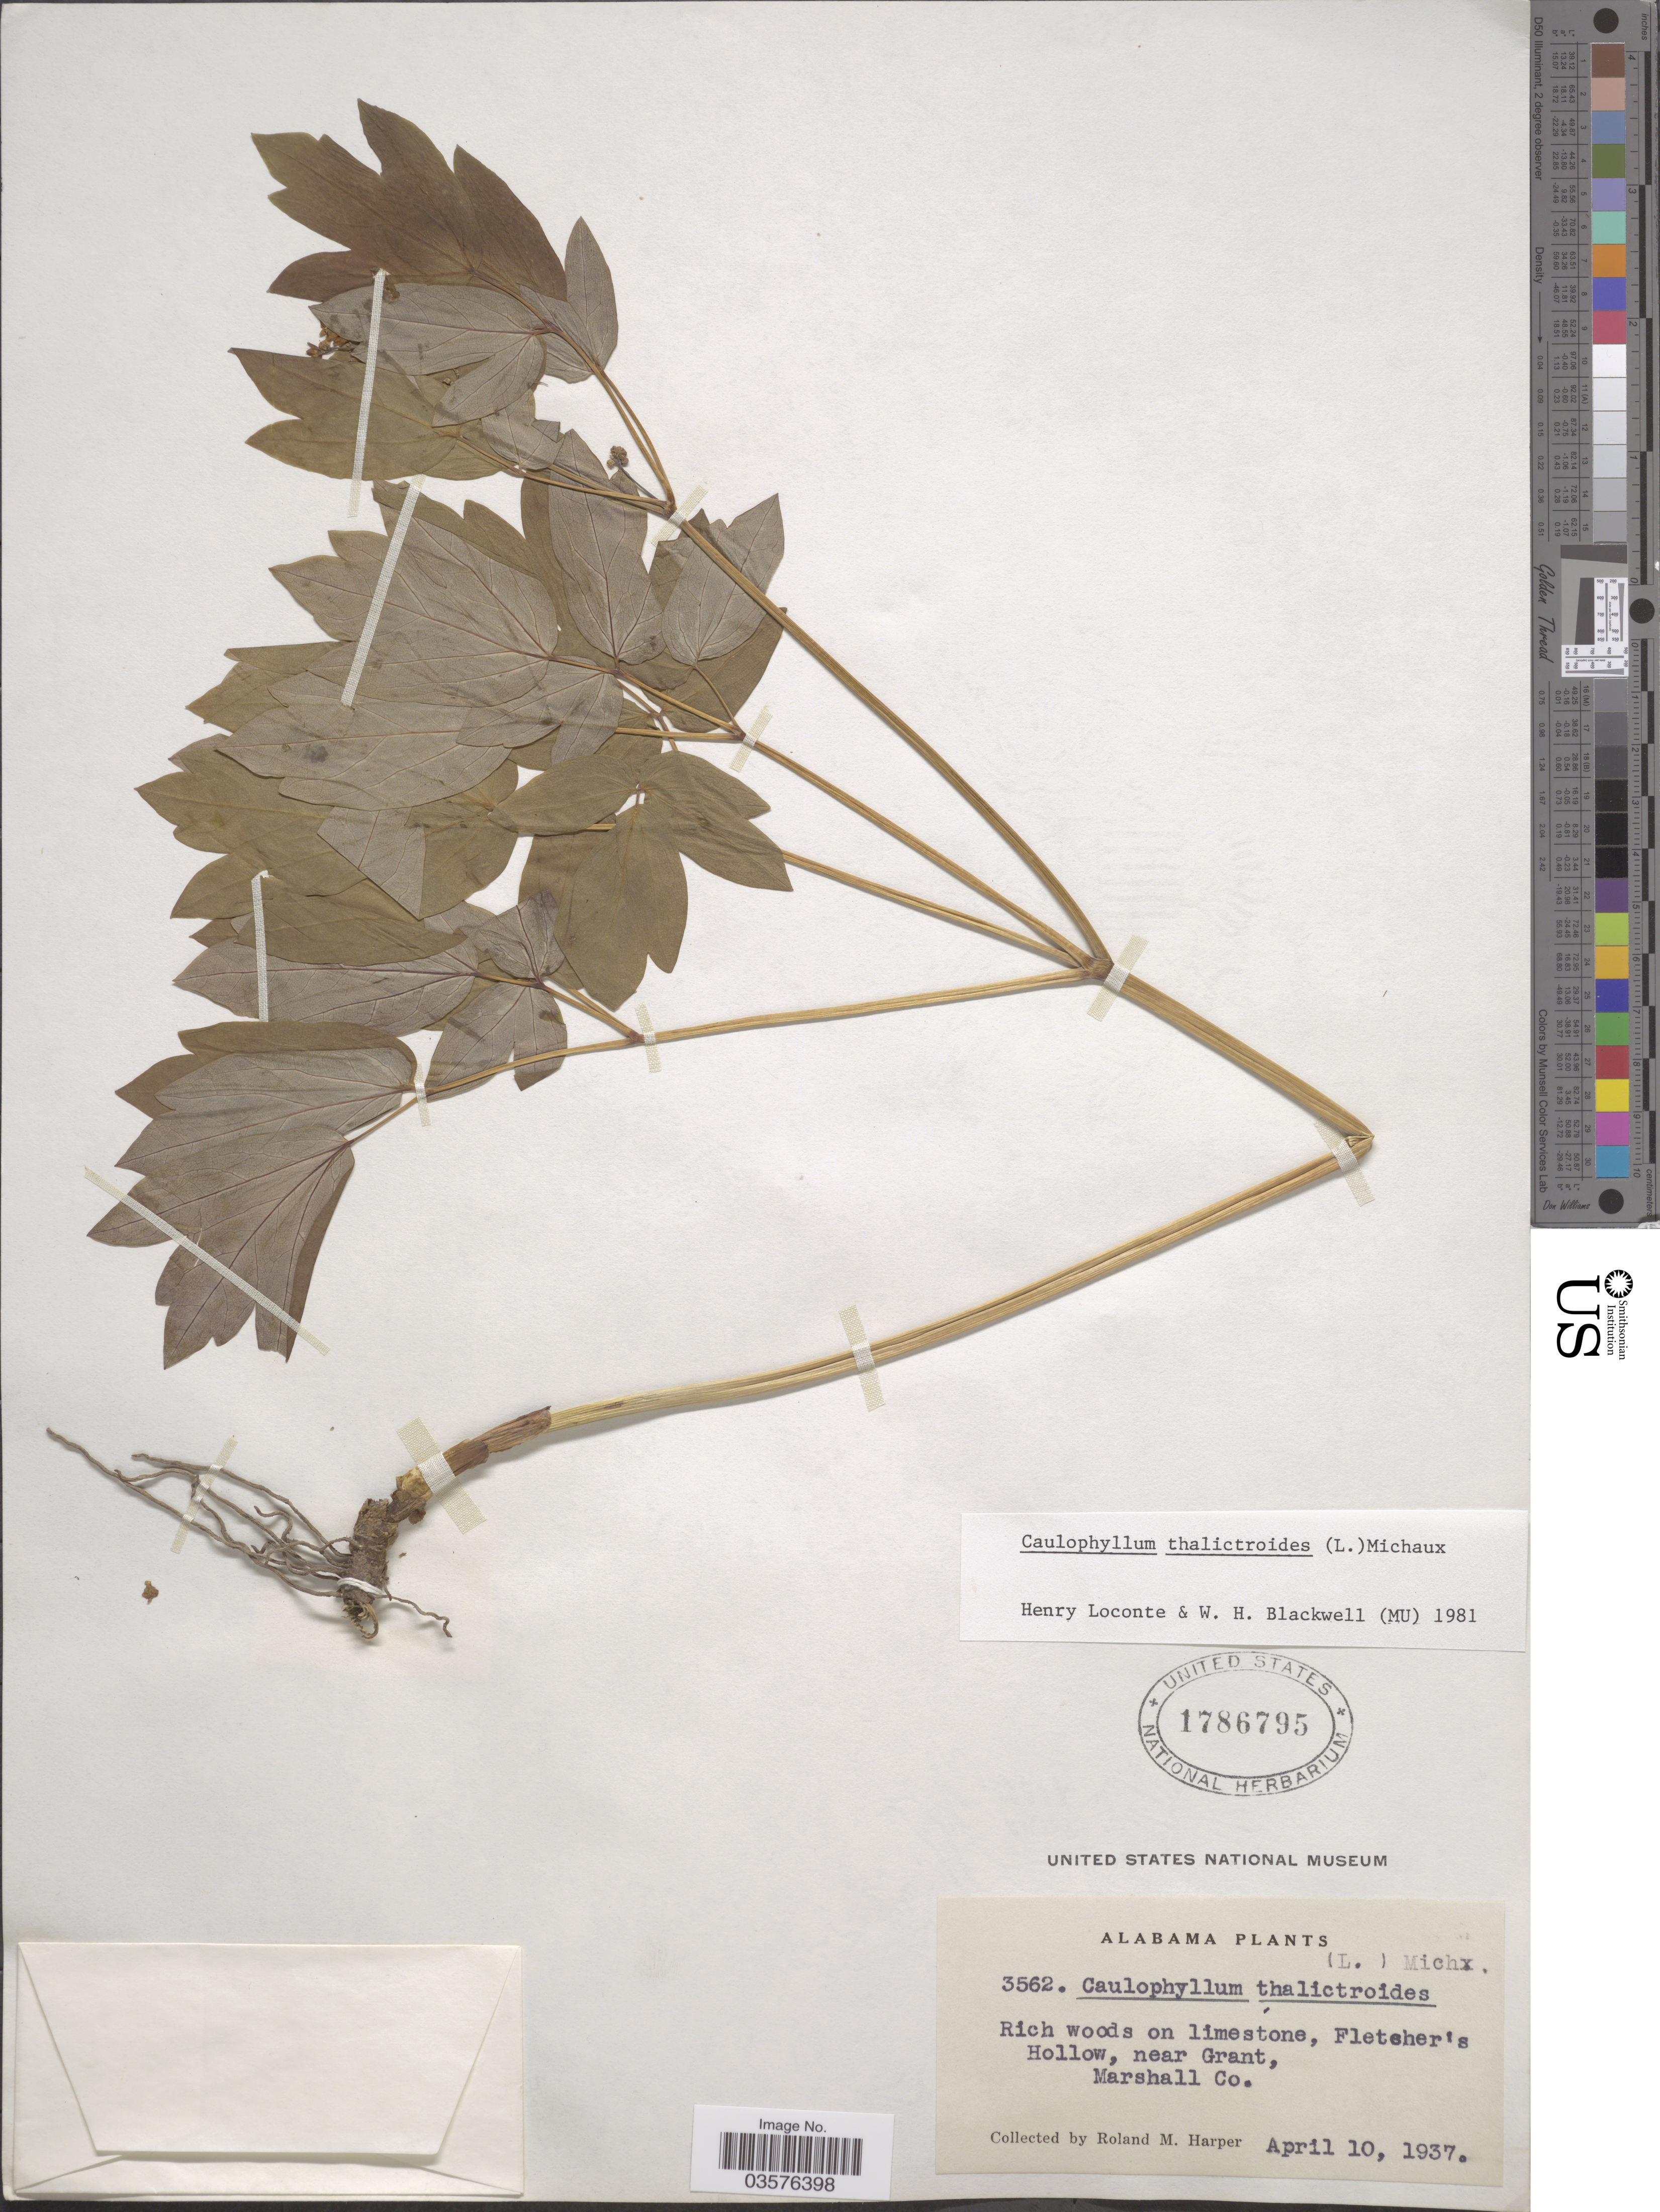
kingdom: Plantae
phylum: Tracheophyta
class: Magnoliopsida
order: Ranunculales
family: Berberidaceae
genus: Caulophyllum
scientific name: Caulophyllum thalictroides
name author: (L.) Michx.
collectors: R. M. Harper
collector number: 3562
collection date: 1937-04-10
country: United States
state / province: Alabama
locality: Fletscher's Hollow, near Grant, Marshall Co.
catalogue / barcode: US 1786795